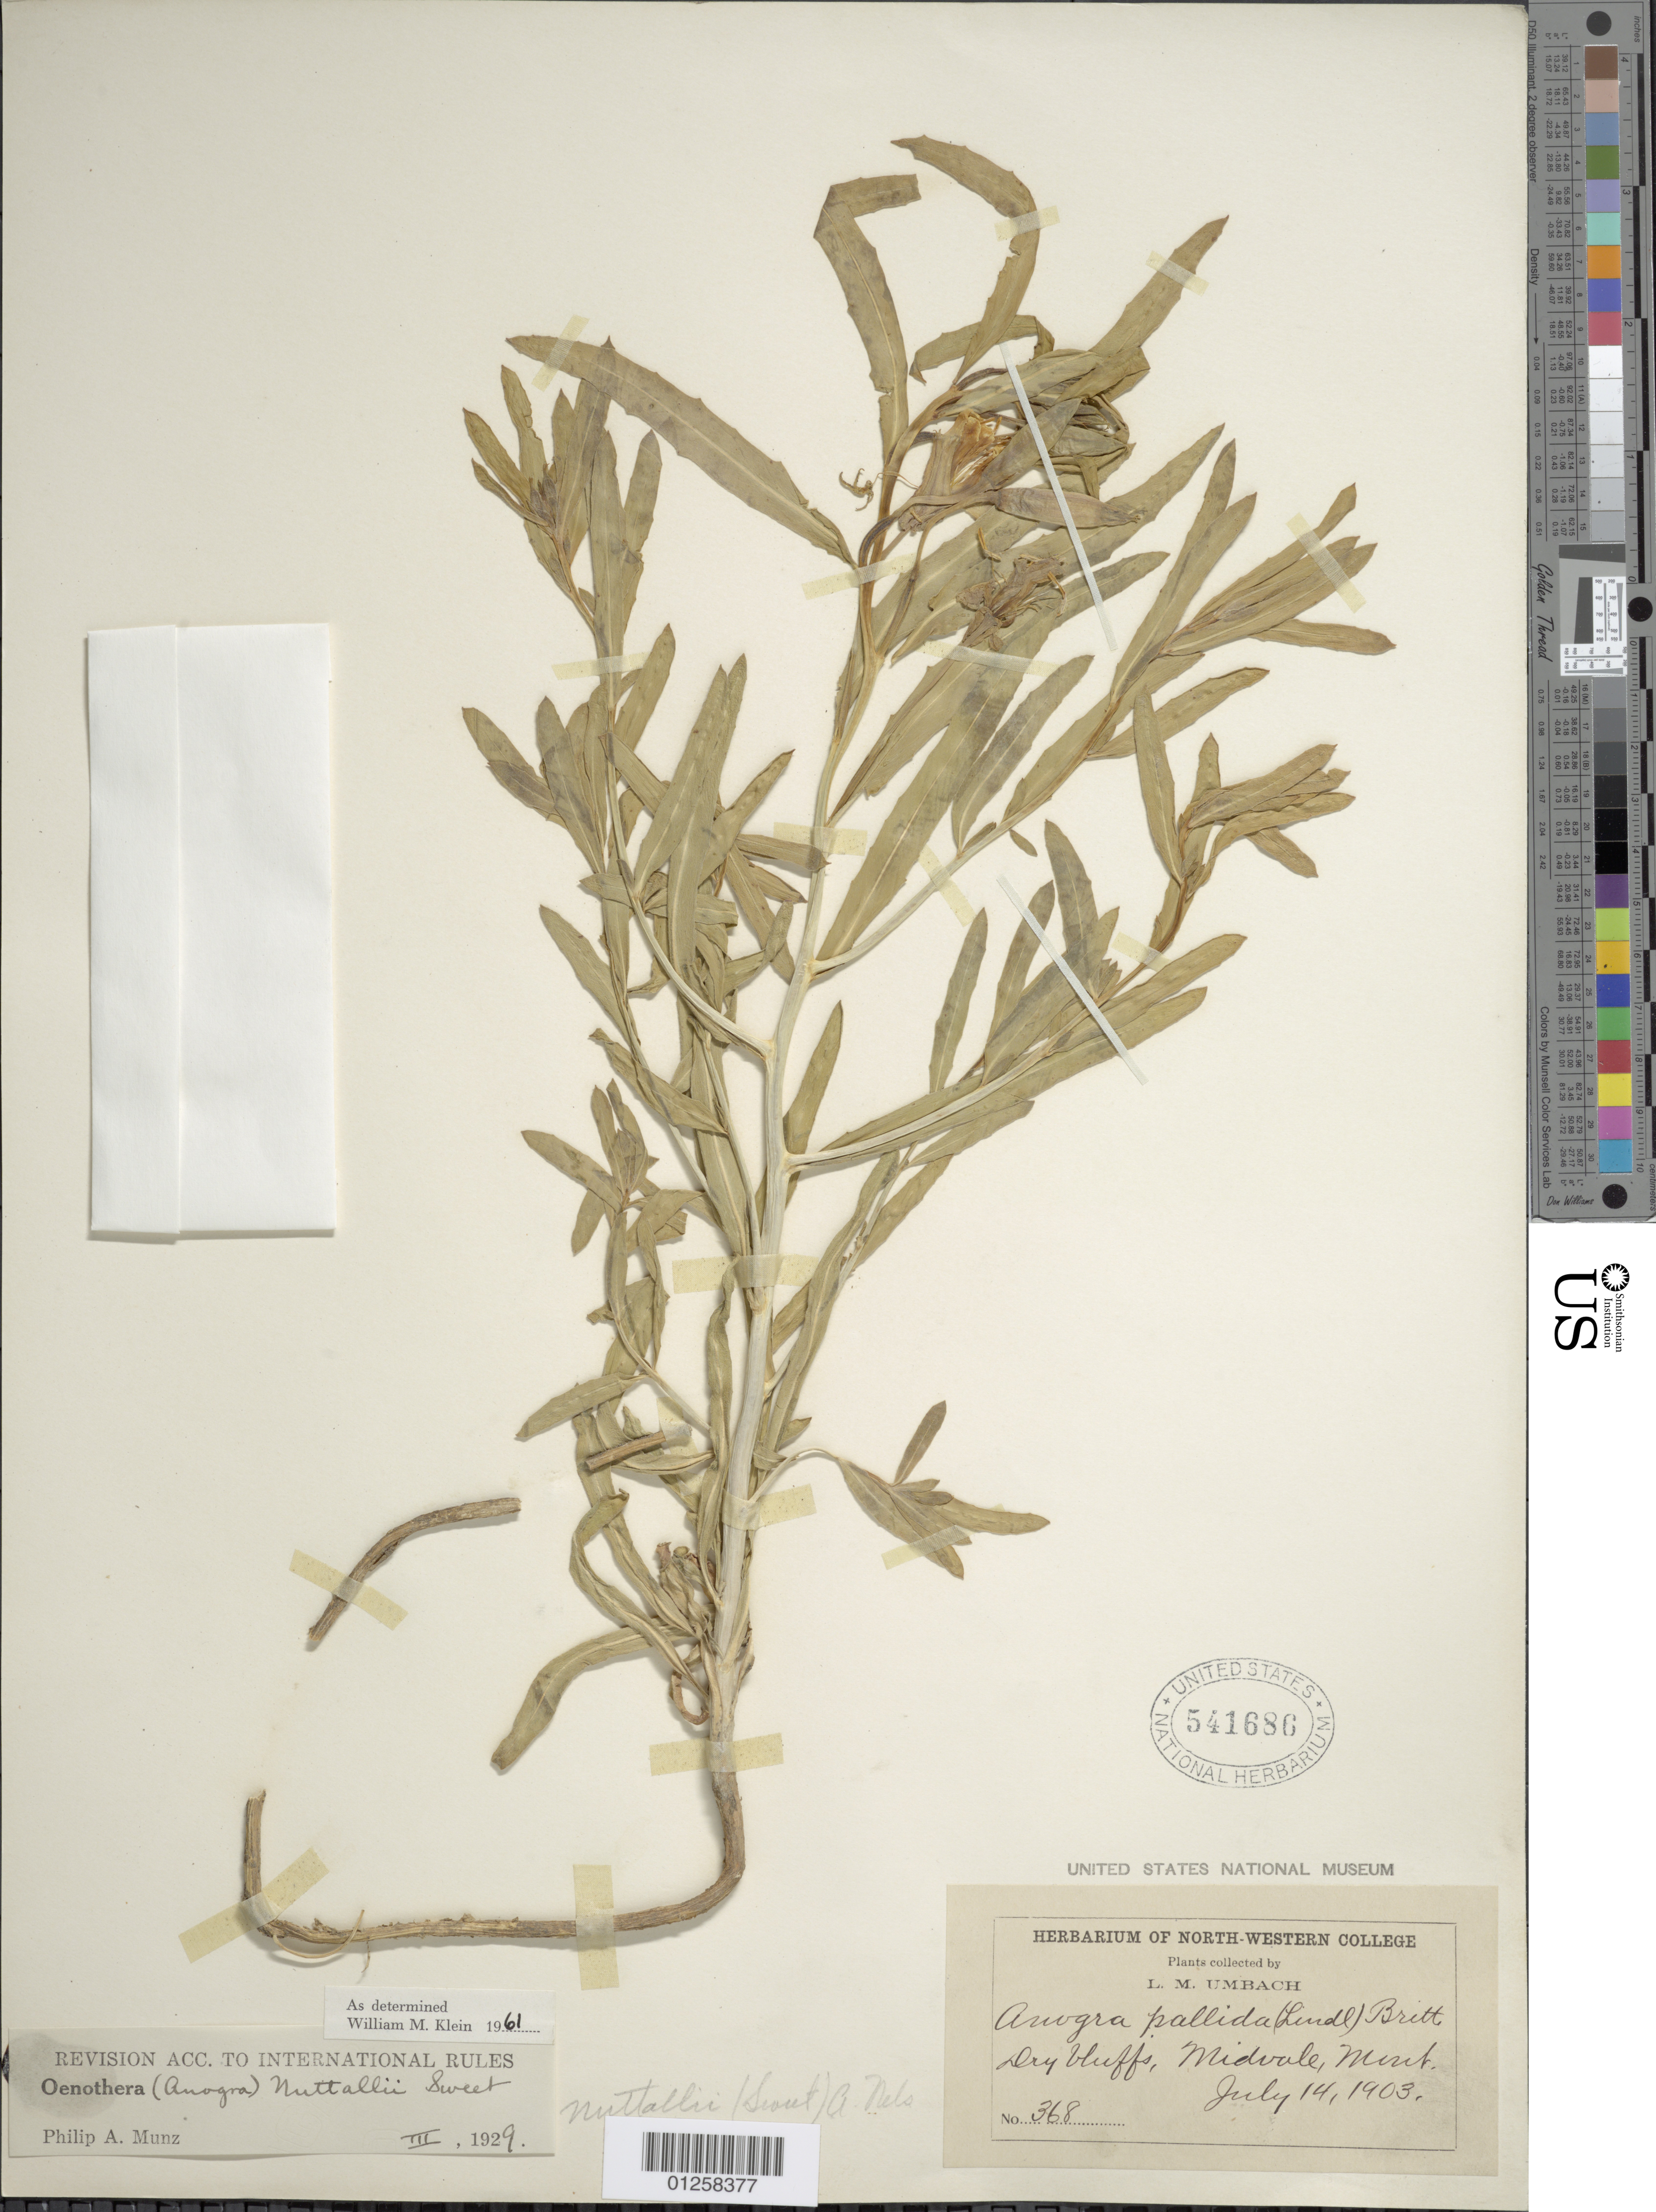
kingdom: Plantae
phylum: Tracheophyta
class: Magnoliopsida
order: Myrtales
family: Onagraceae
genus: Oenothera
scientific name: Oenothera nuttallii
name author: Sweet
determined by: Klein, W. M.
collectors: L. M. Umbach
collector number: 368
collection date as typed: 14 Jul 1903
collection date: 1903-07-14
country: United States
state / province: Montana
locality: Midvale.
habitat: Dry bluffs.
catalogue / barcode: US 541686